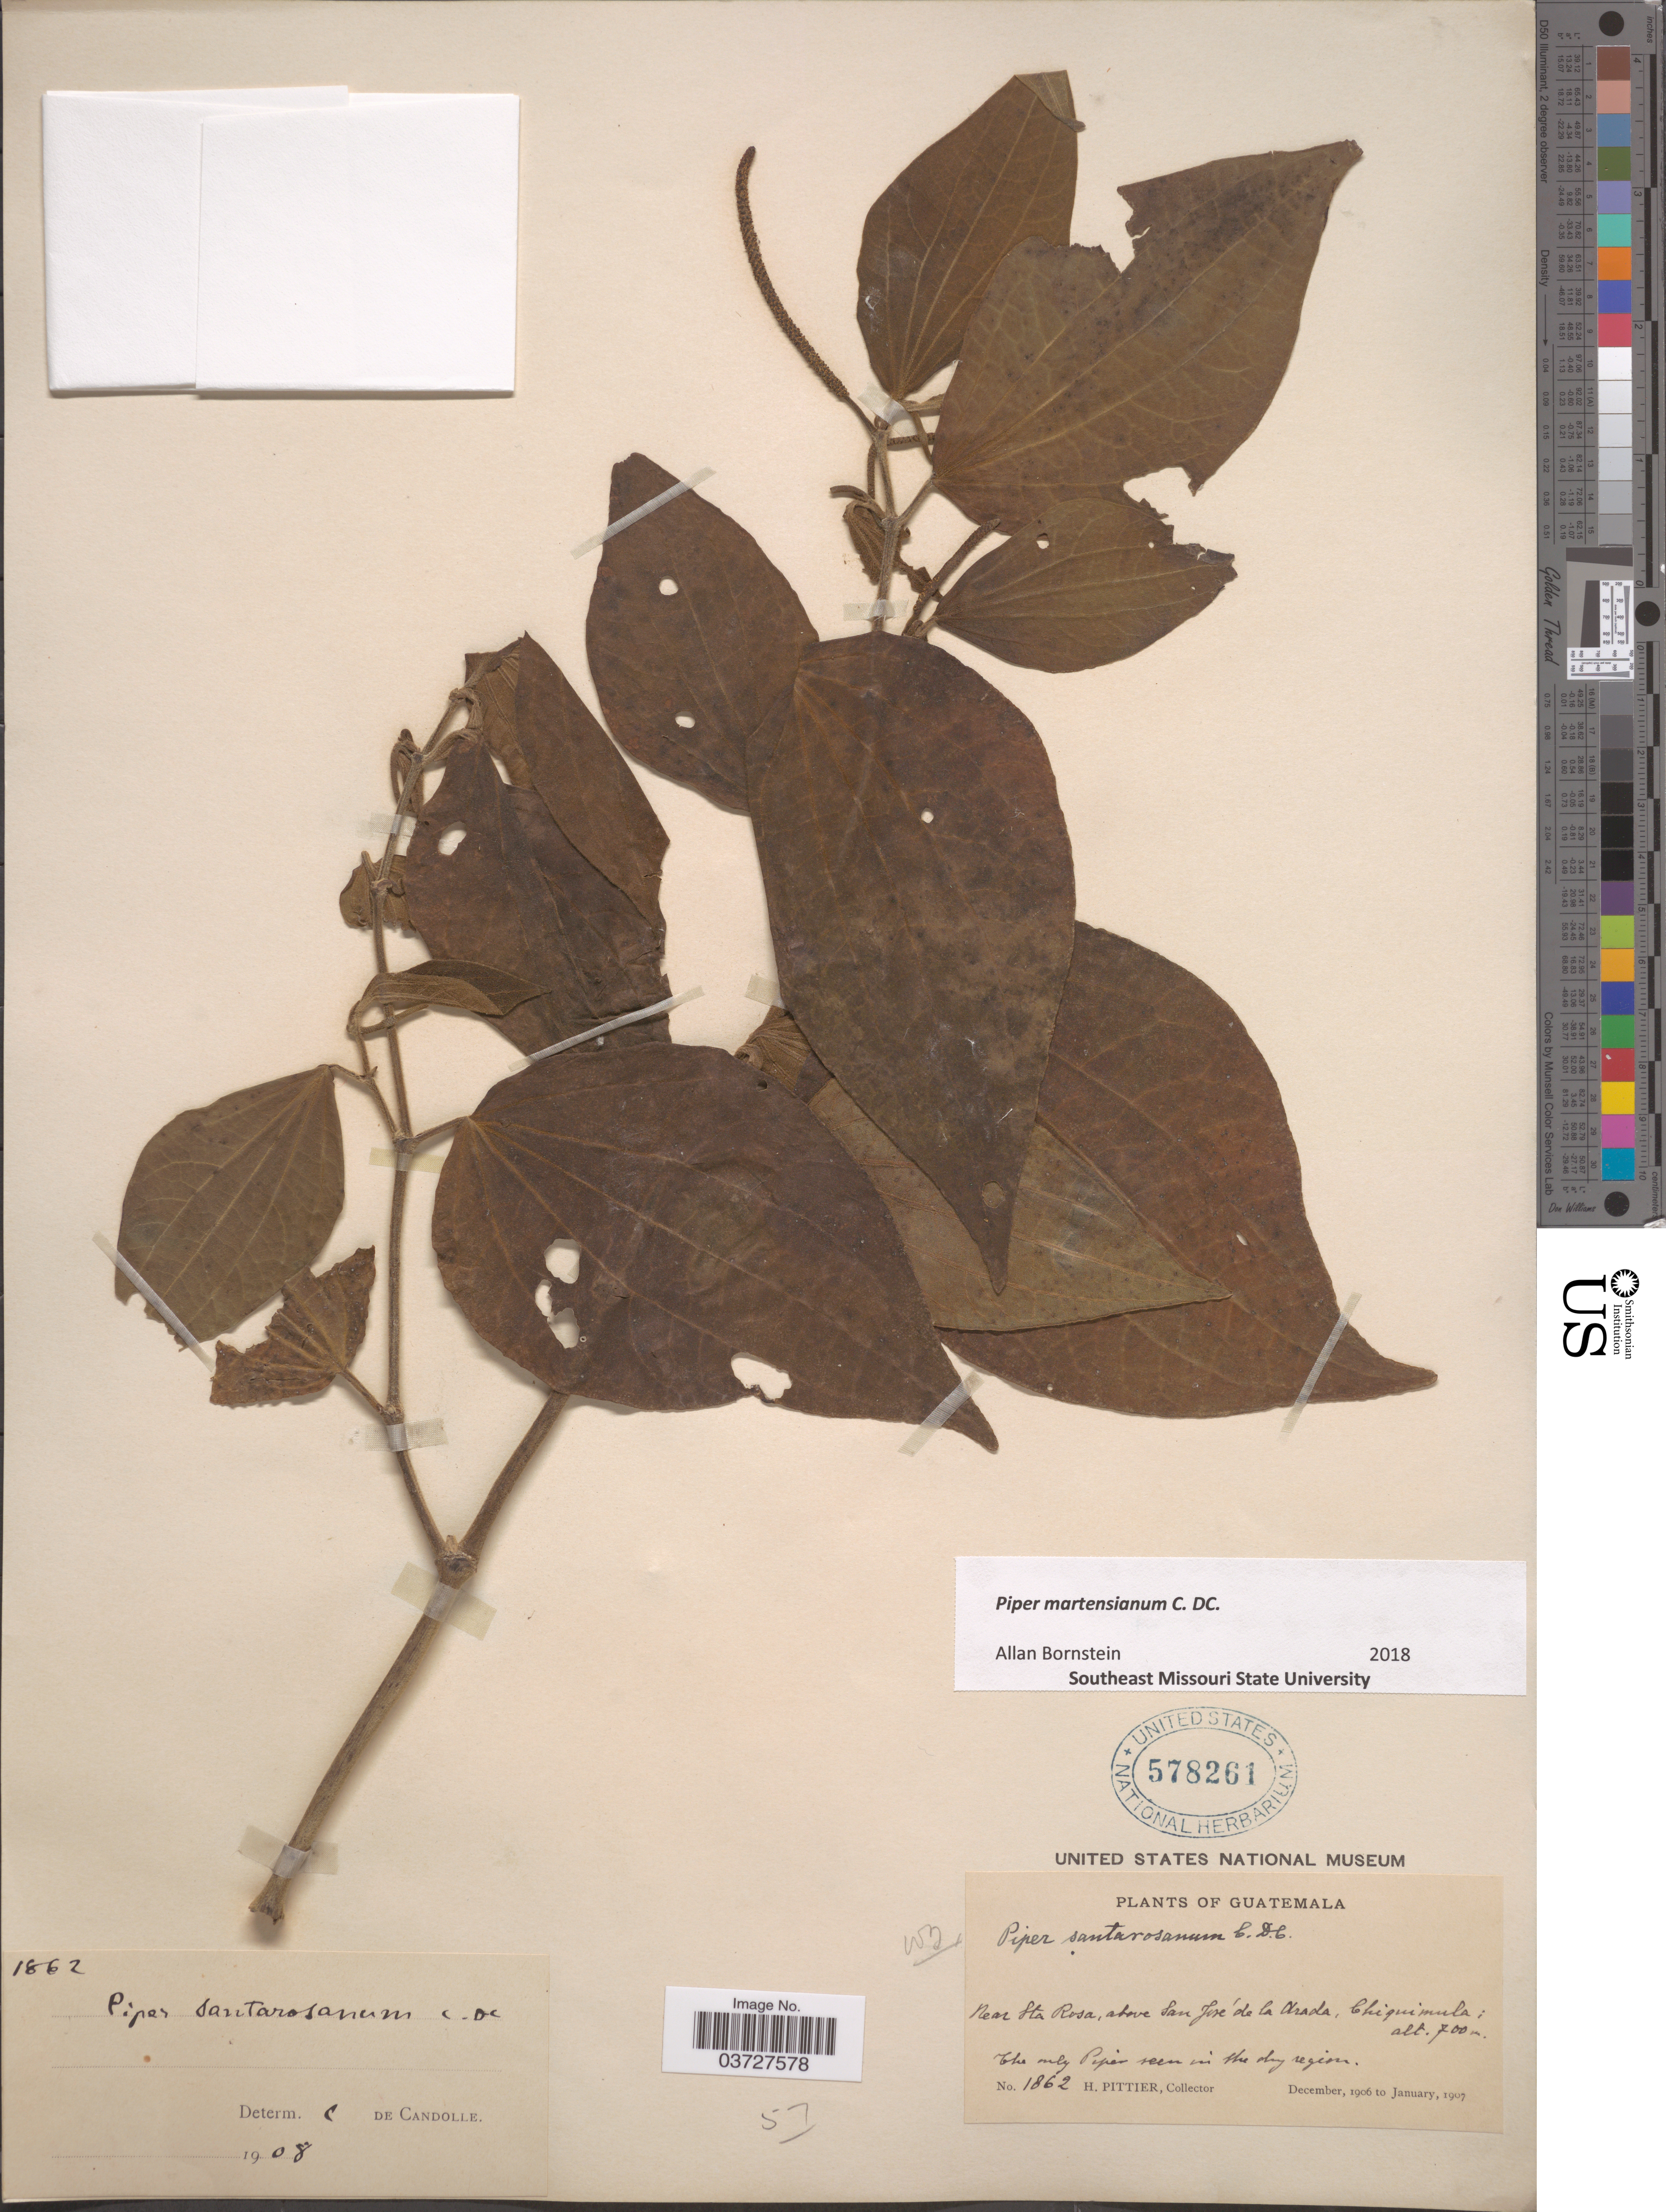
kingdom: Plantae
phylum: Tracheophyta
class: Magnoliopsida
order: Piperales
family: Piperaceae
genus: Piper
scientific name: Piper martensianum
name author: C. DC.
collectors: H. F. Pittier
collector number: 1862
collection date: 1906-12/1907-01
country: Guatemala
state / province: Chiquimula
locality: Near Sta Rosa, above San José de la Arada.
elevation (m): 700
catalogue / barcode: US 578261